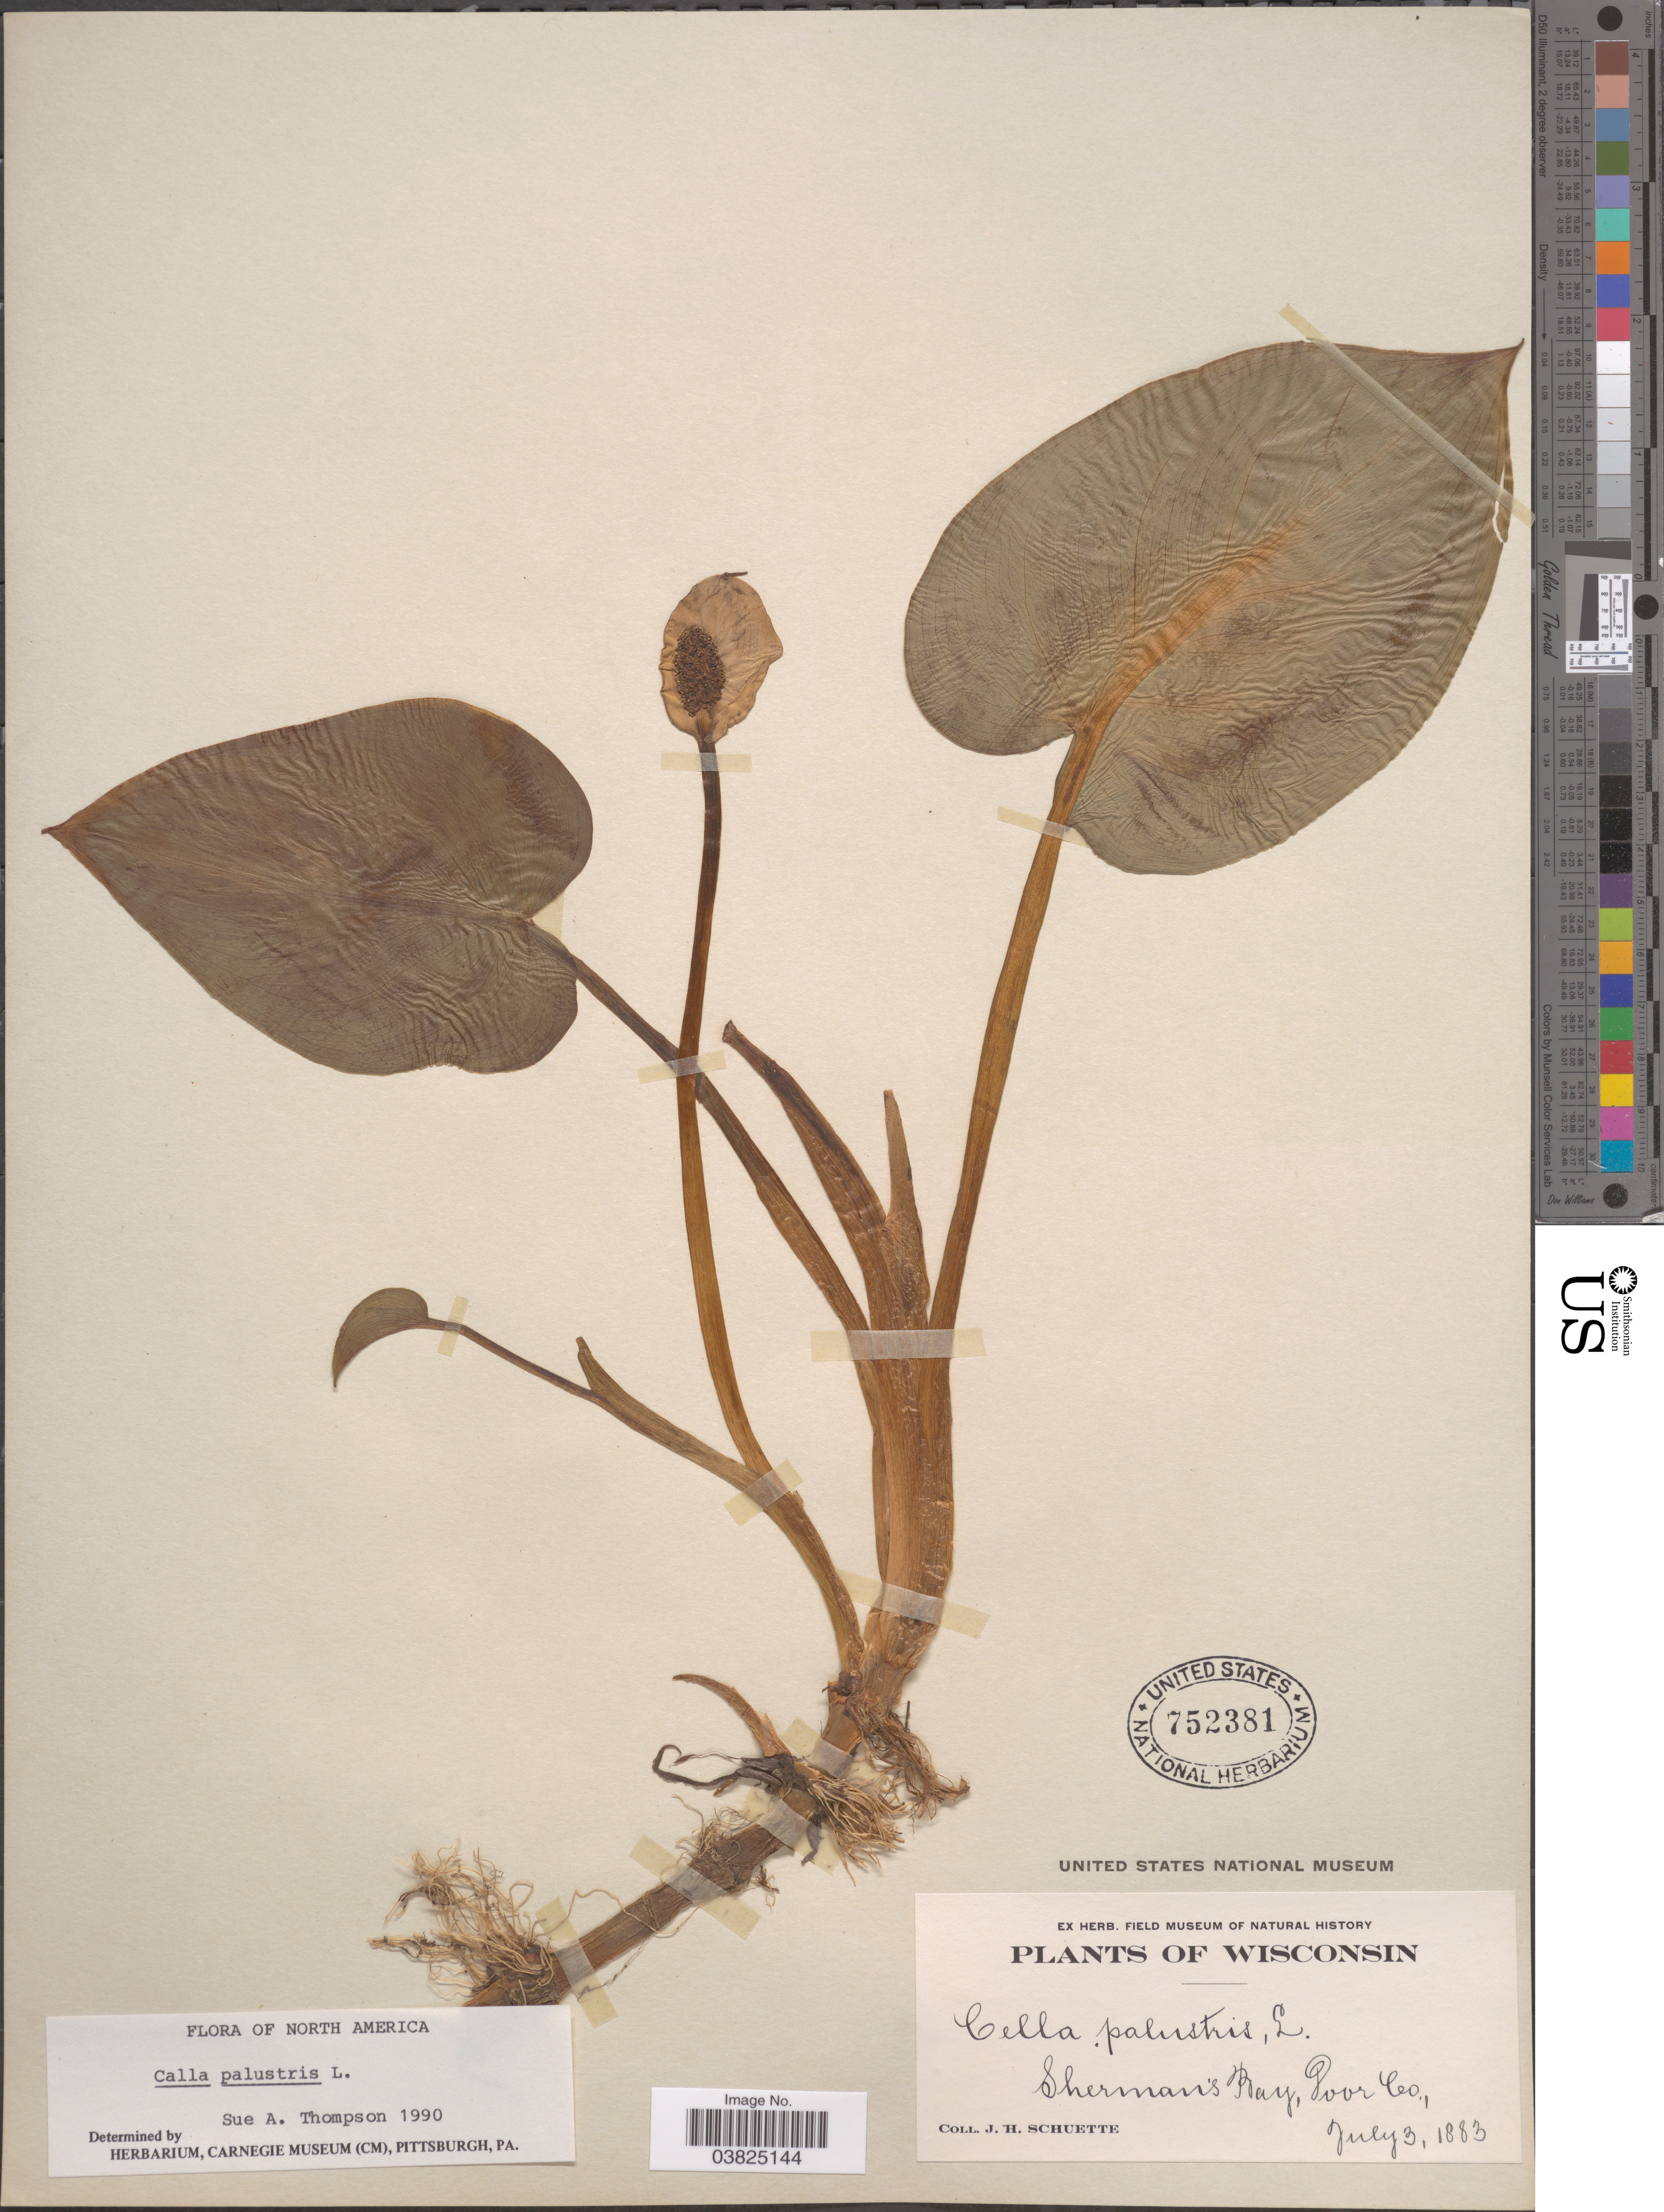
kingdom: Plantae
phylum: Tracheophyta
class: Liliopsida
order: Alismatales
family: Araceae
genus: Calla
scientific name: Calla palustris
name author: L.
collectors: J. H. Schuette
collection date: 1883-07-03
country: United States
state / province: Wisconsin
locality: Sherman's Bay, Poor Co.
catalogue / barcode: US 752381